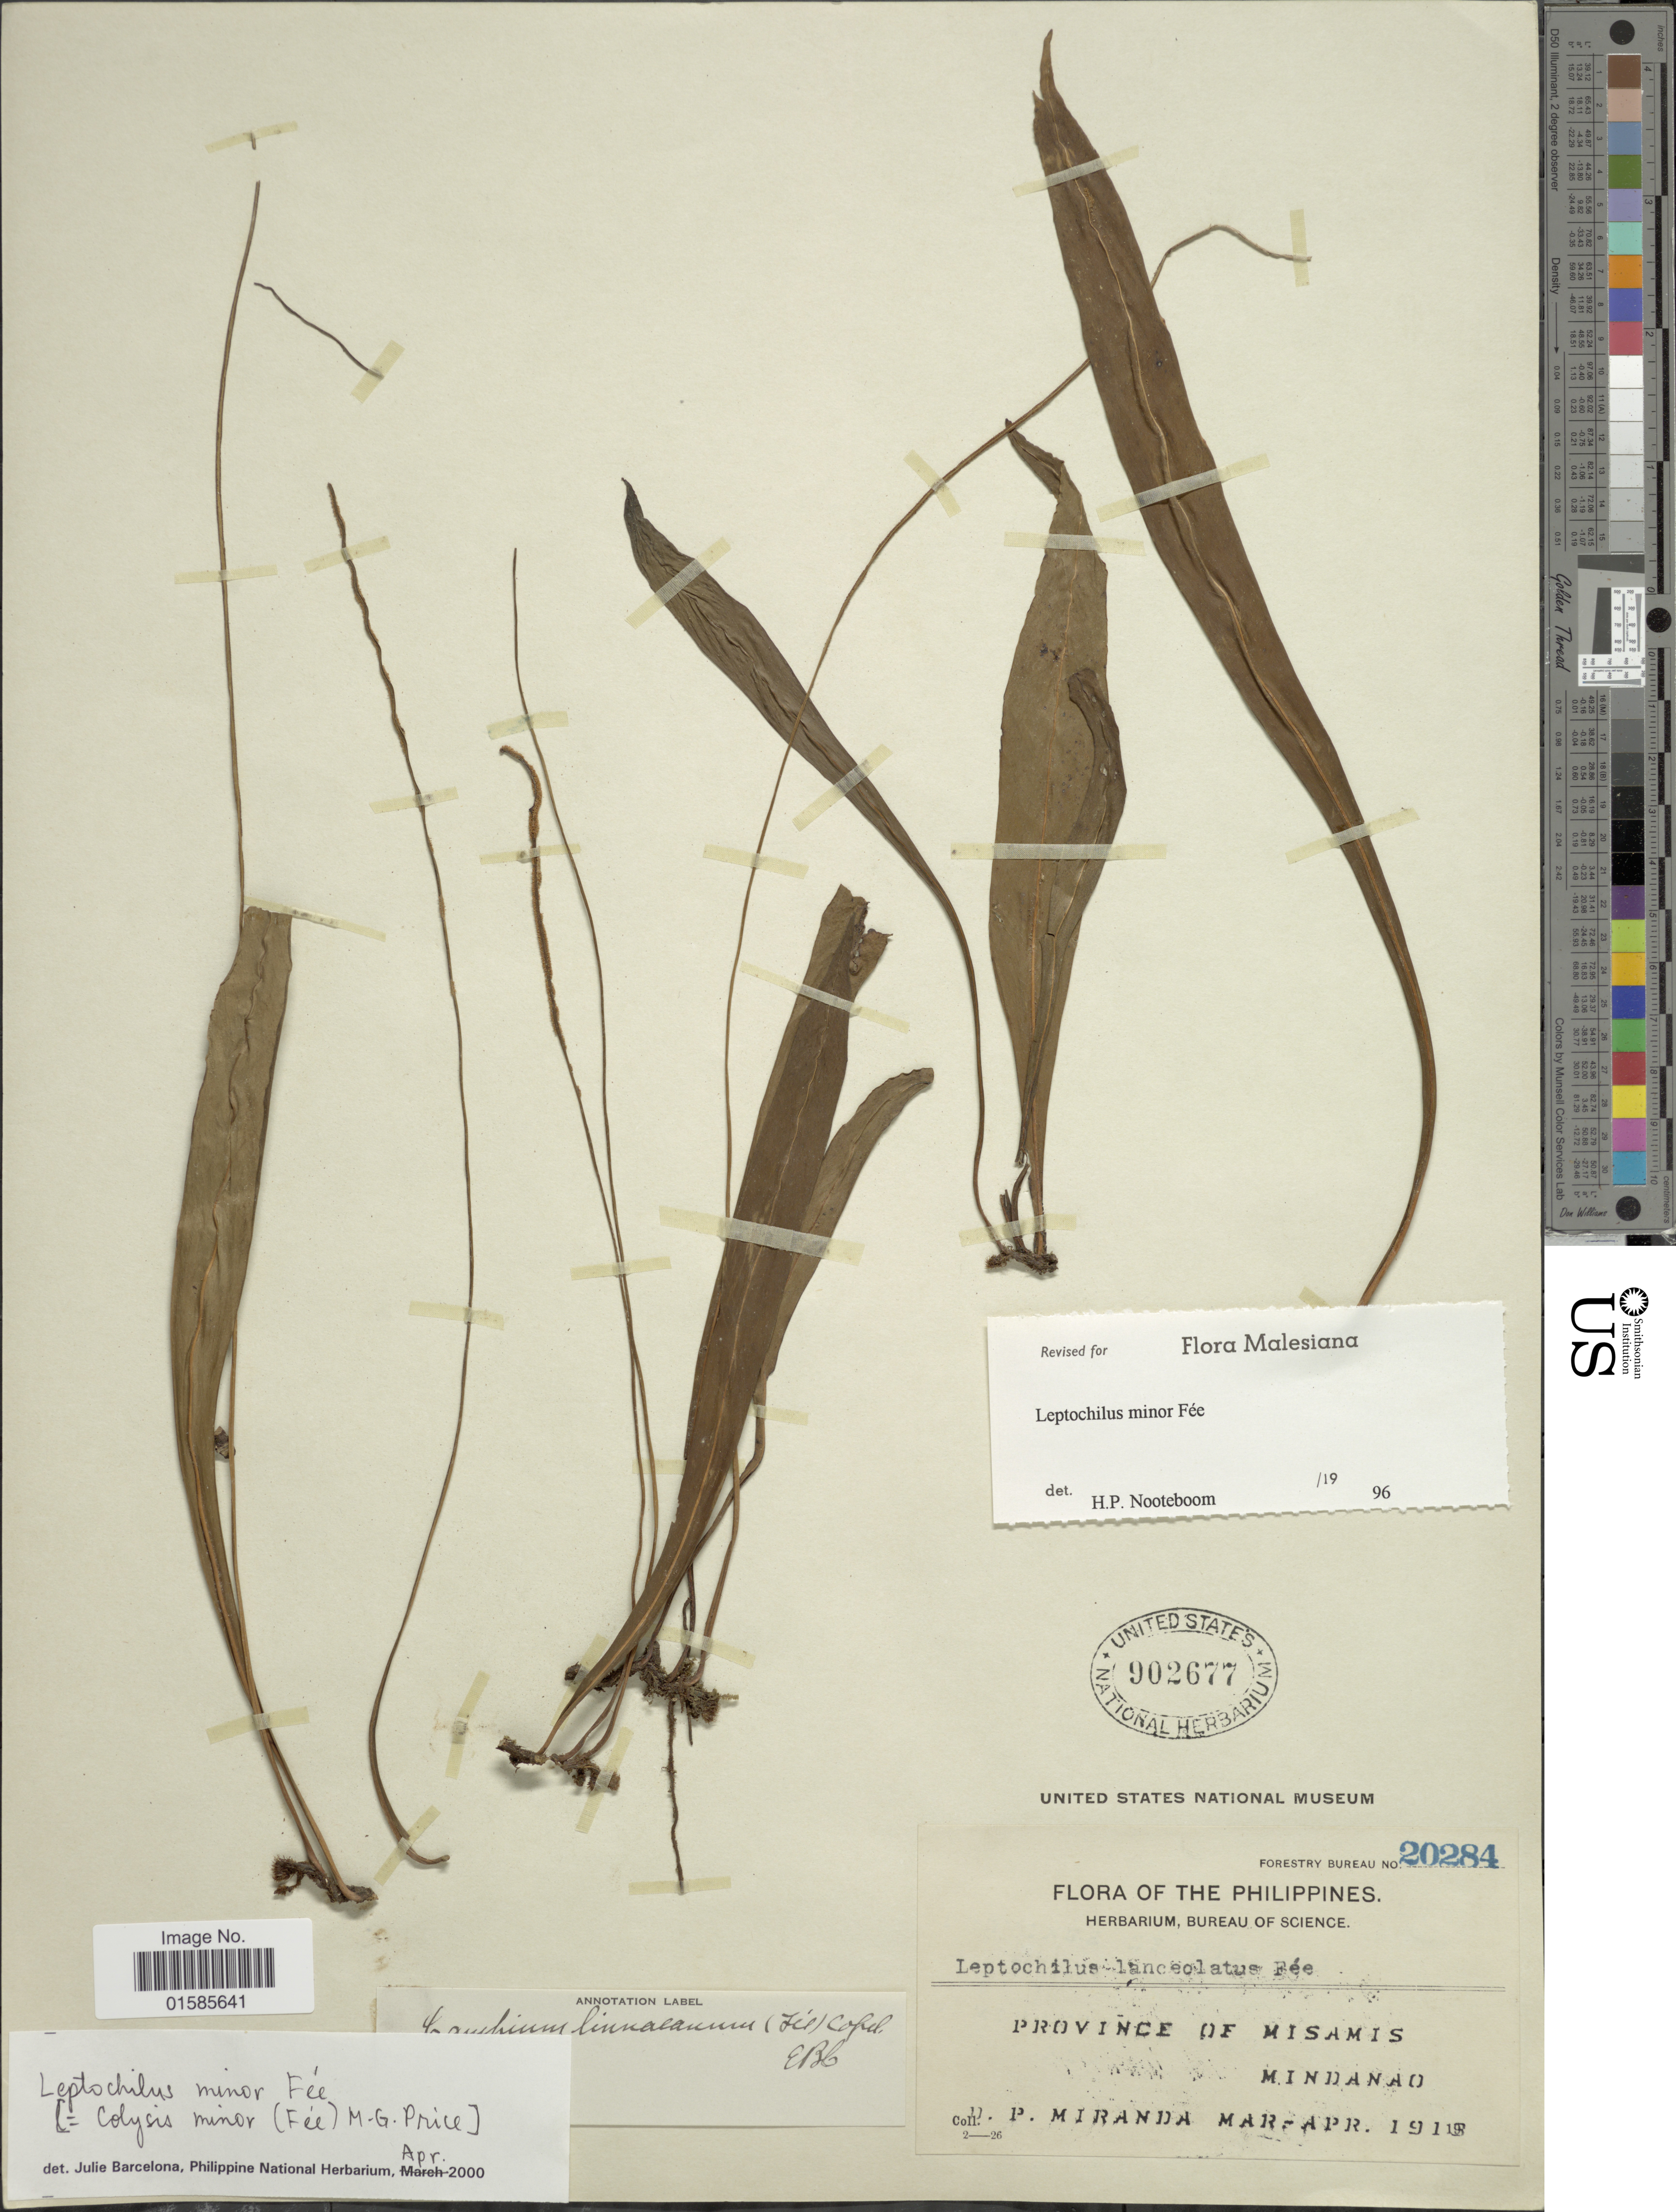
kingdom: Plantae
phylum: Tracheophyta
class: Polypodiopsida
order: Polypodiales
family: Polypodiaceae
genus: Leptochilus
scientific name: Leptochilus minor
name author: Fée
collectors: D. P. Miranda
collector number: Forestry Bureau 20284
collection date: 1913-03/1913-04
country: Philippines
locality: Province of Misamis Mindanao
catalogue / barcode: US 902677